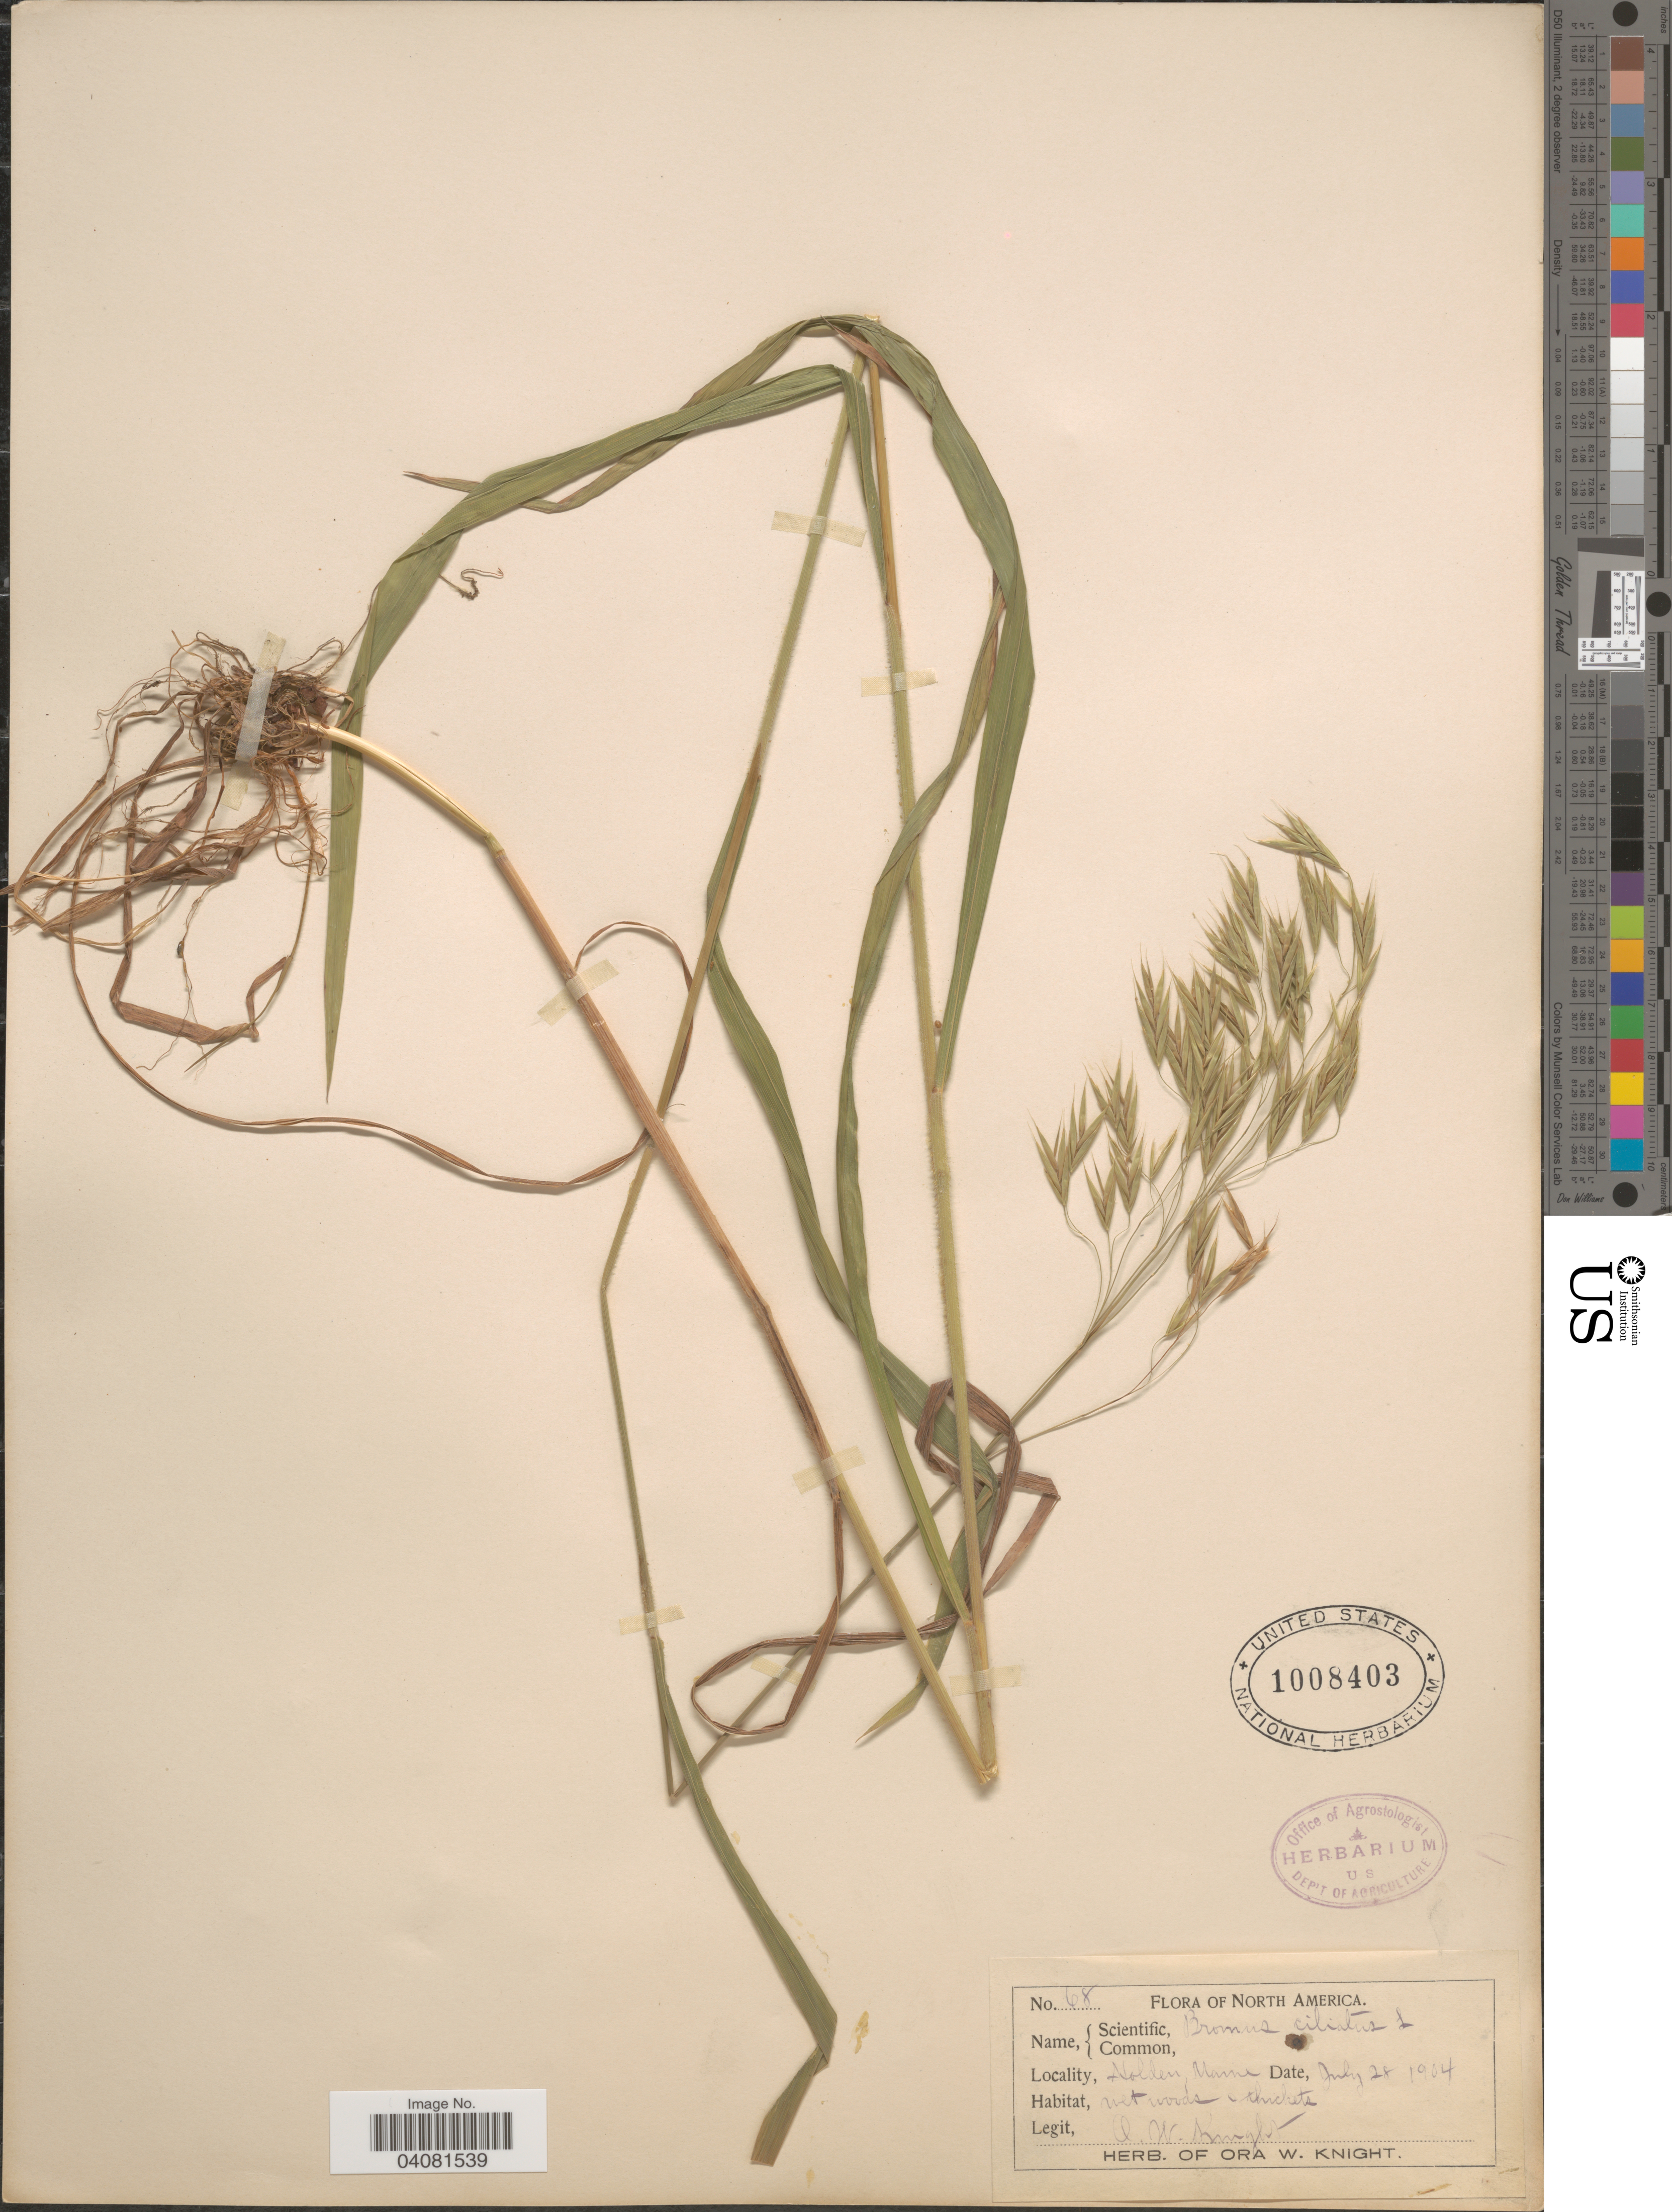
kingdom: Plantae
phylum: Tracheophyta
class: Liliopsida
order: Poales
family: Poaceae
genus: Bromus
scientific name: Bromus ciliatus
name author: L.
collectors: O. Knight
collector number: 68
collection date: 1904-07-28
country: United States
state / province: Maine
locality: Holden.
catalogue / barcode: US 1008403